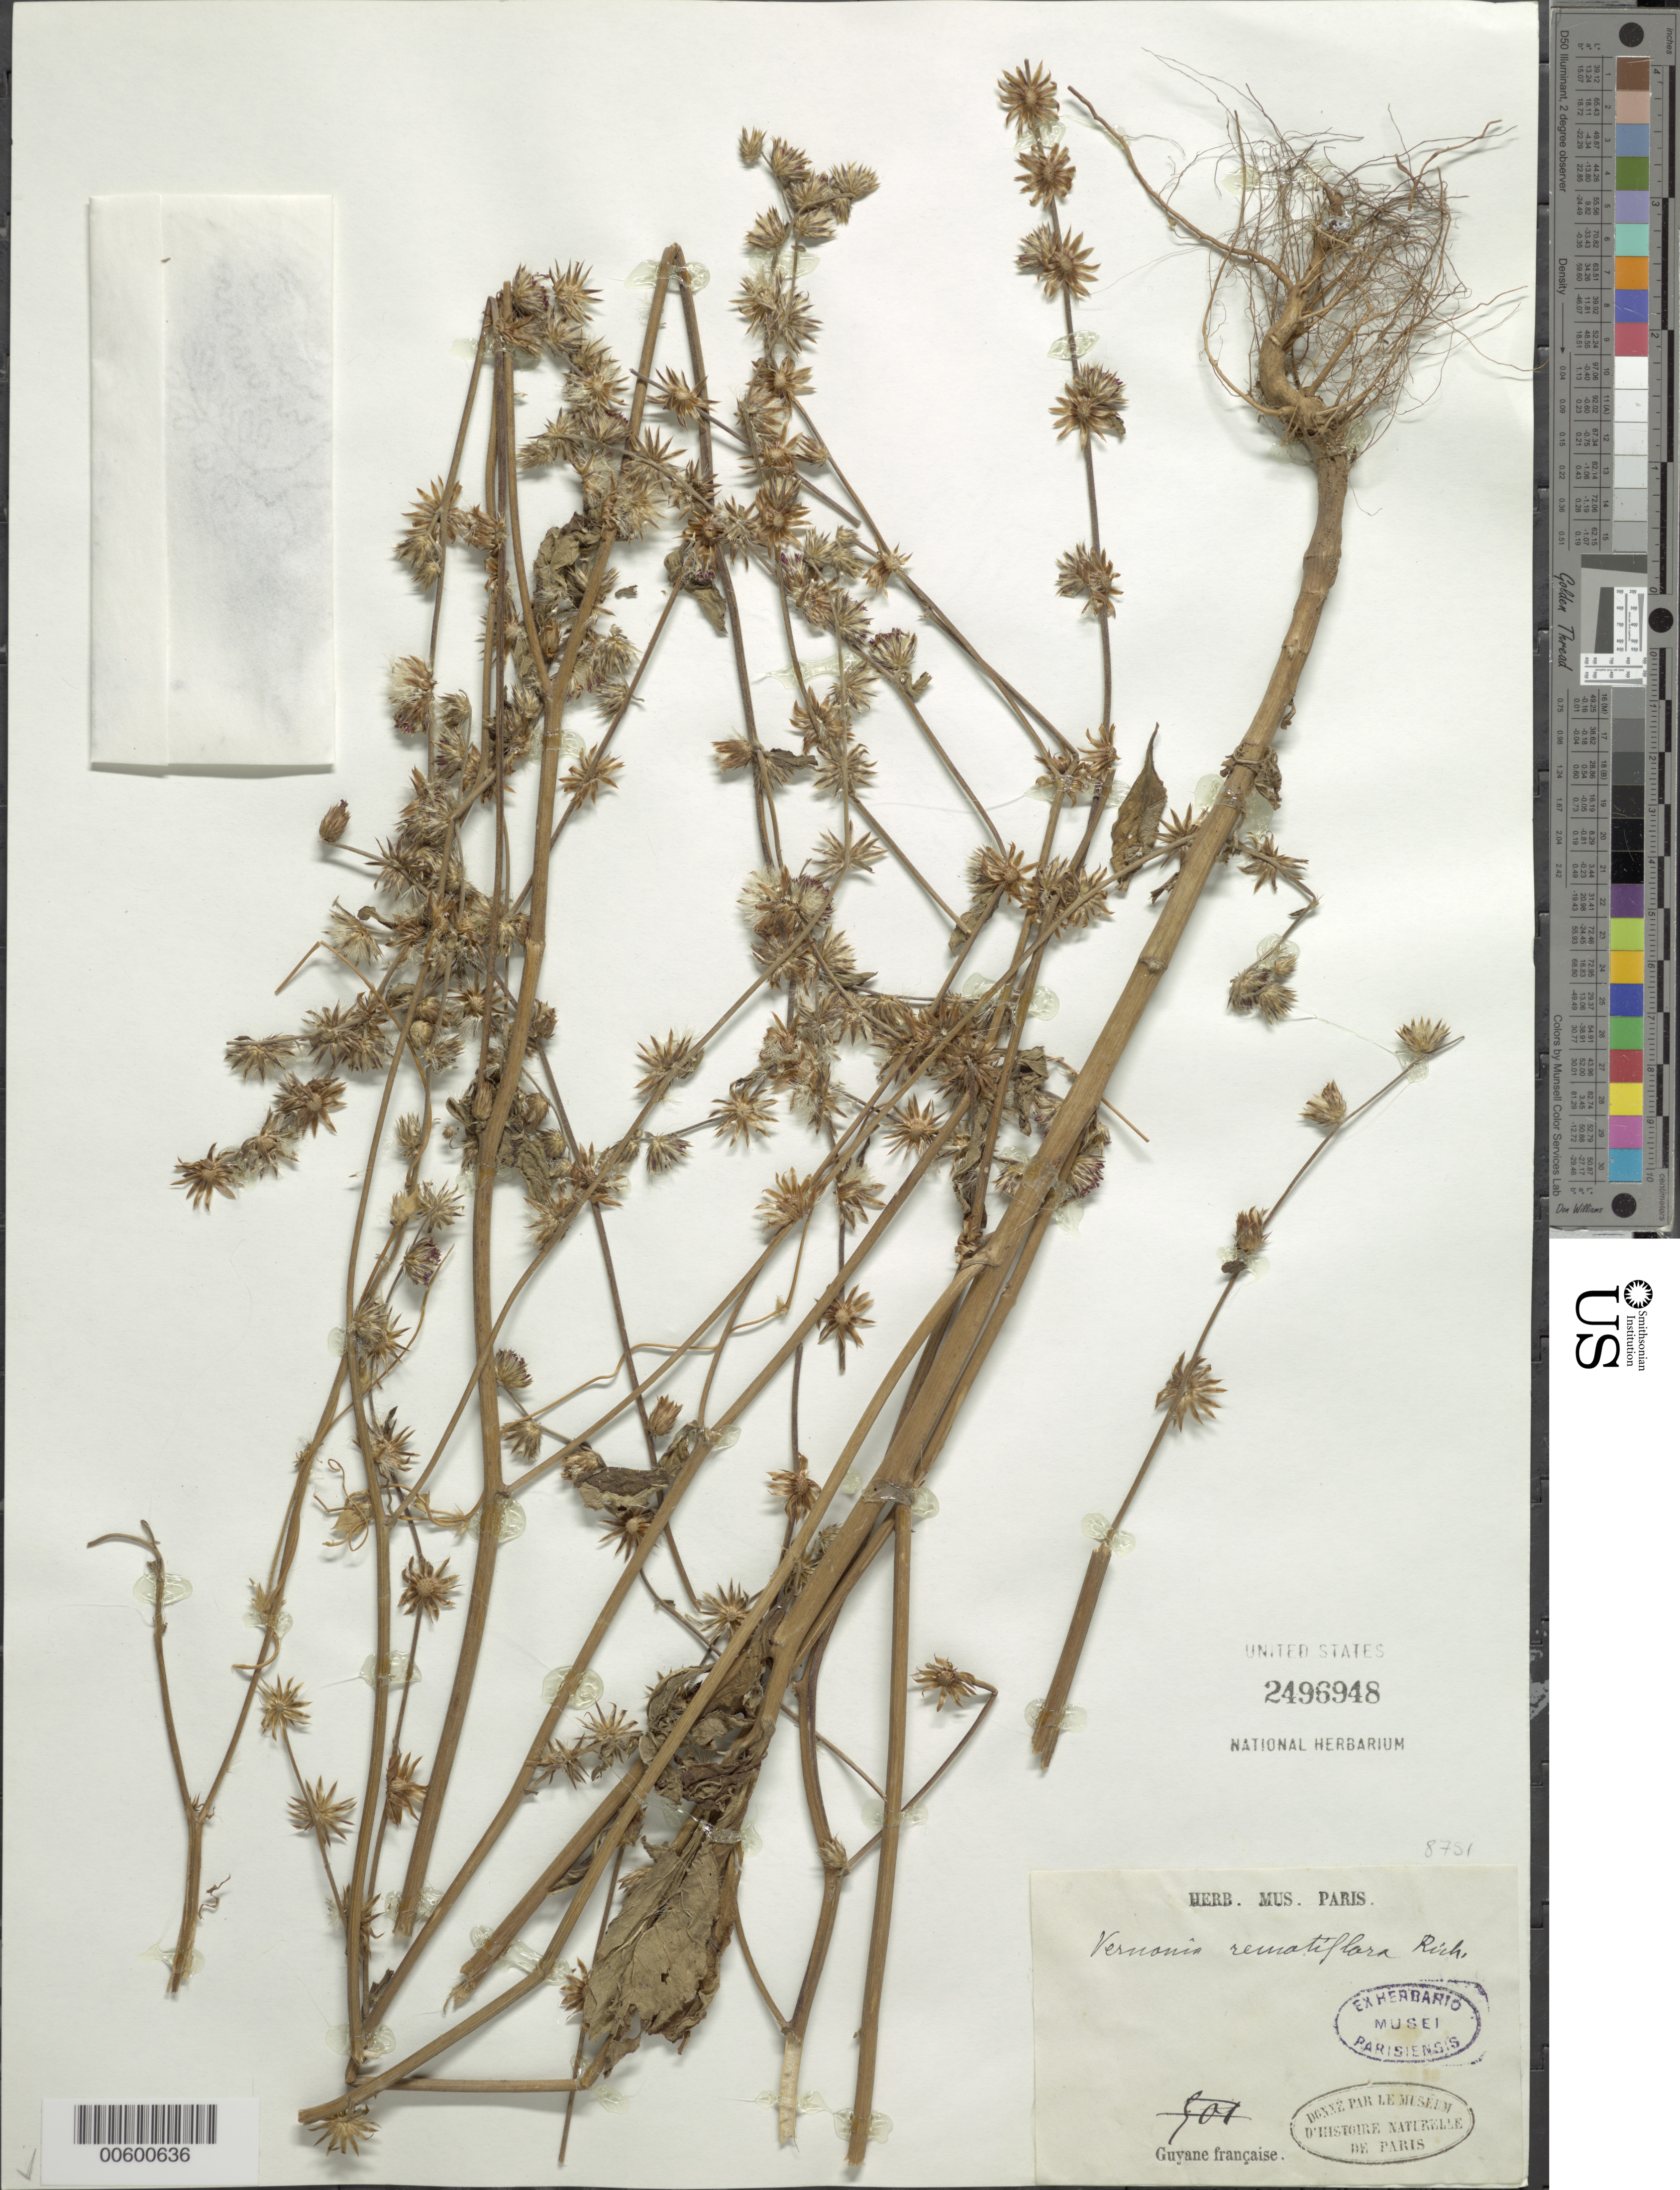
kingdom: Plantae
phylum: Tracheophyta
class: Magnoliopsida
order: Asterales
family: Asteraceae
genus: Lepidaploa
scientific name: Lepidaploa remotiflora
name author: (Rich.) H. Rob.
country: French Guiana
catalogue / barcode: US 2496948